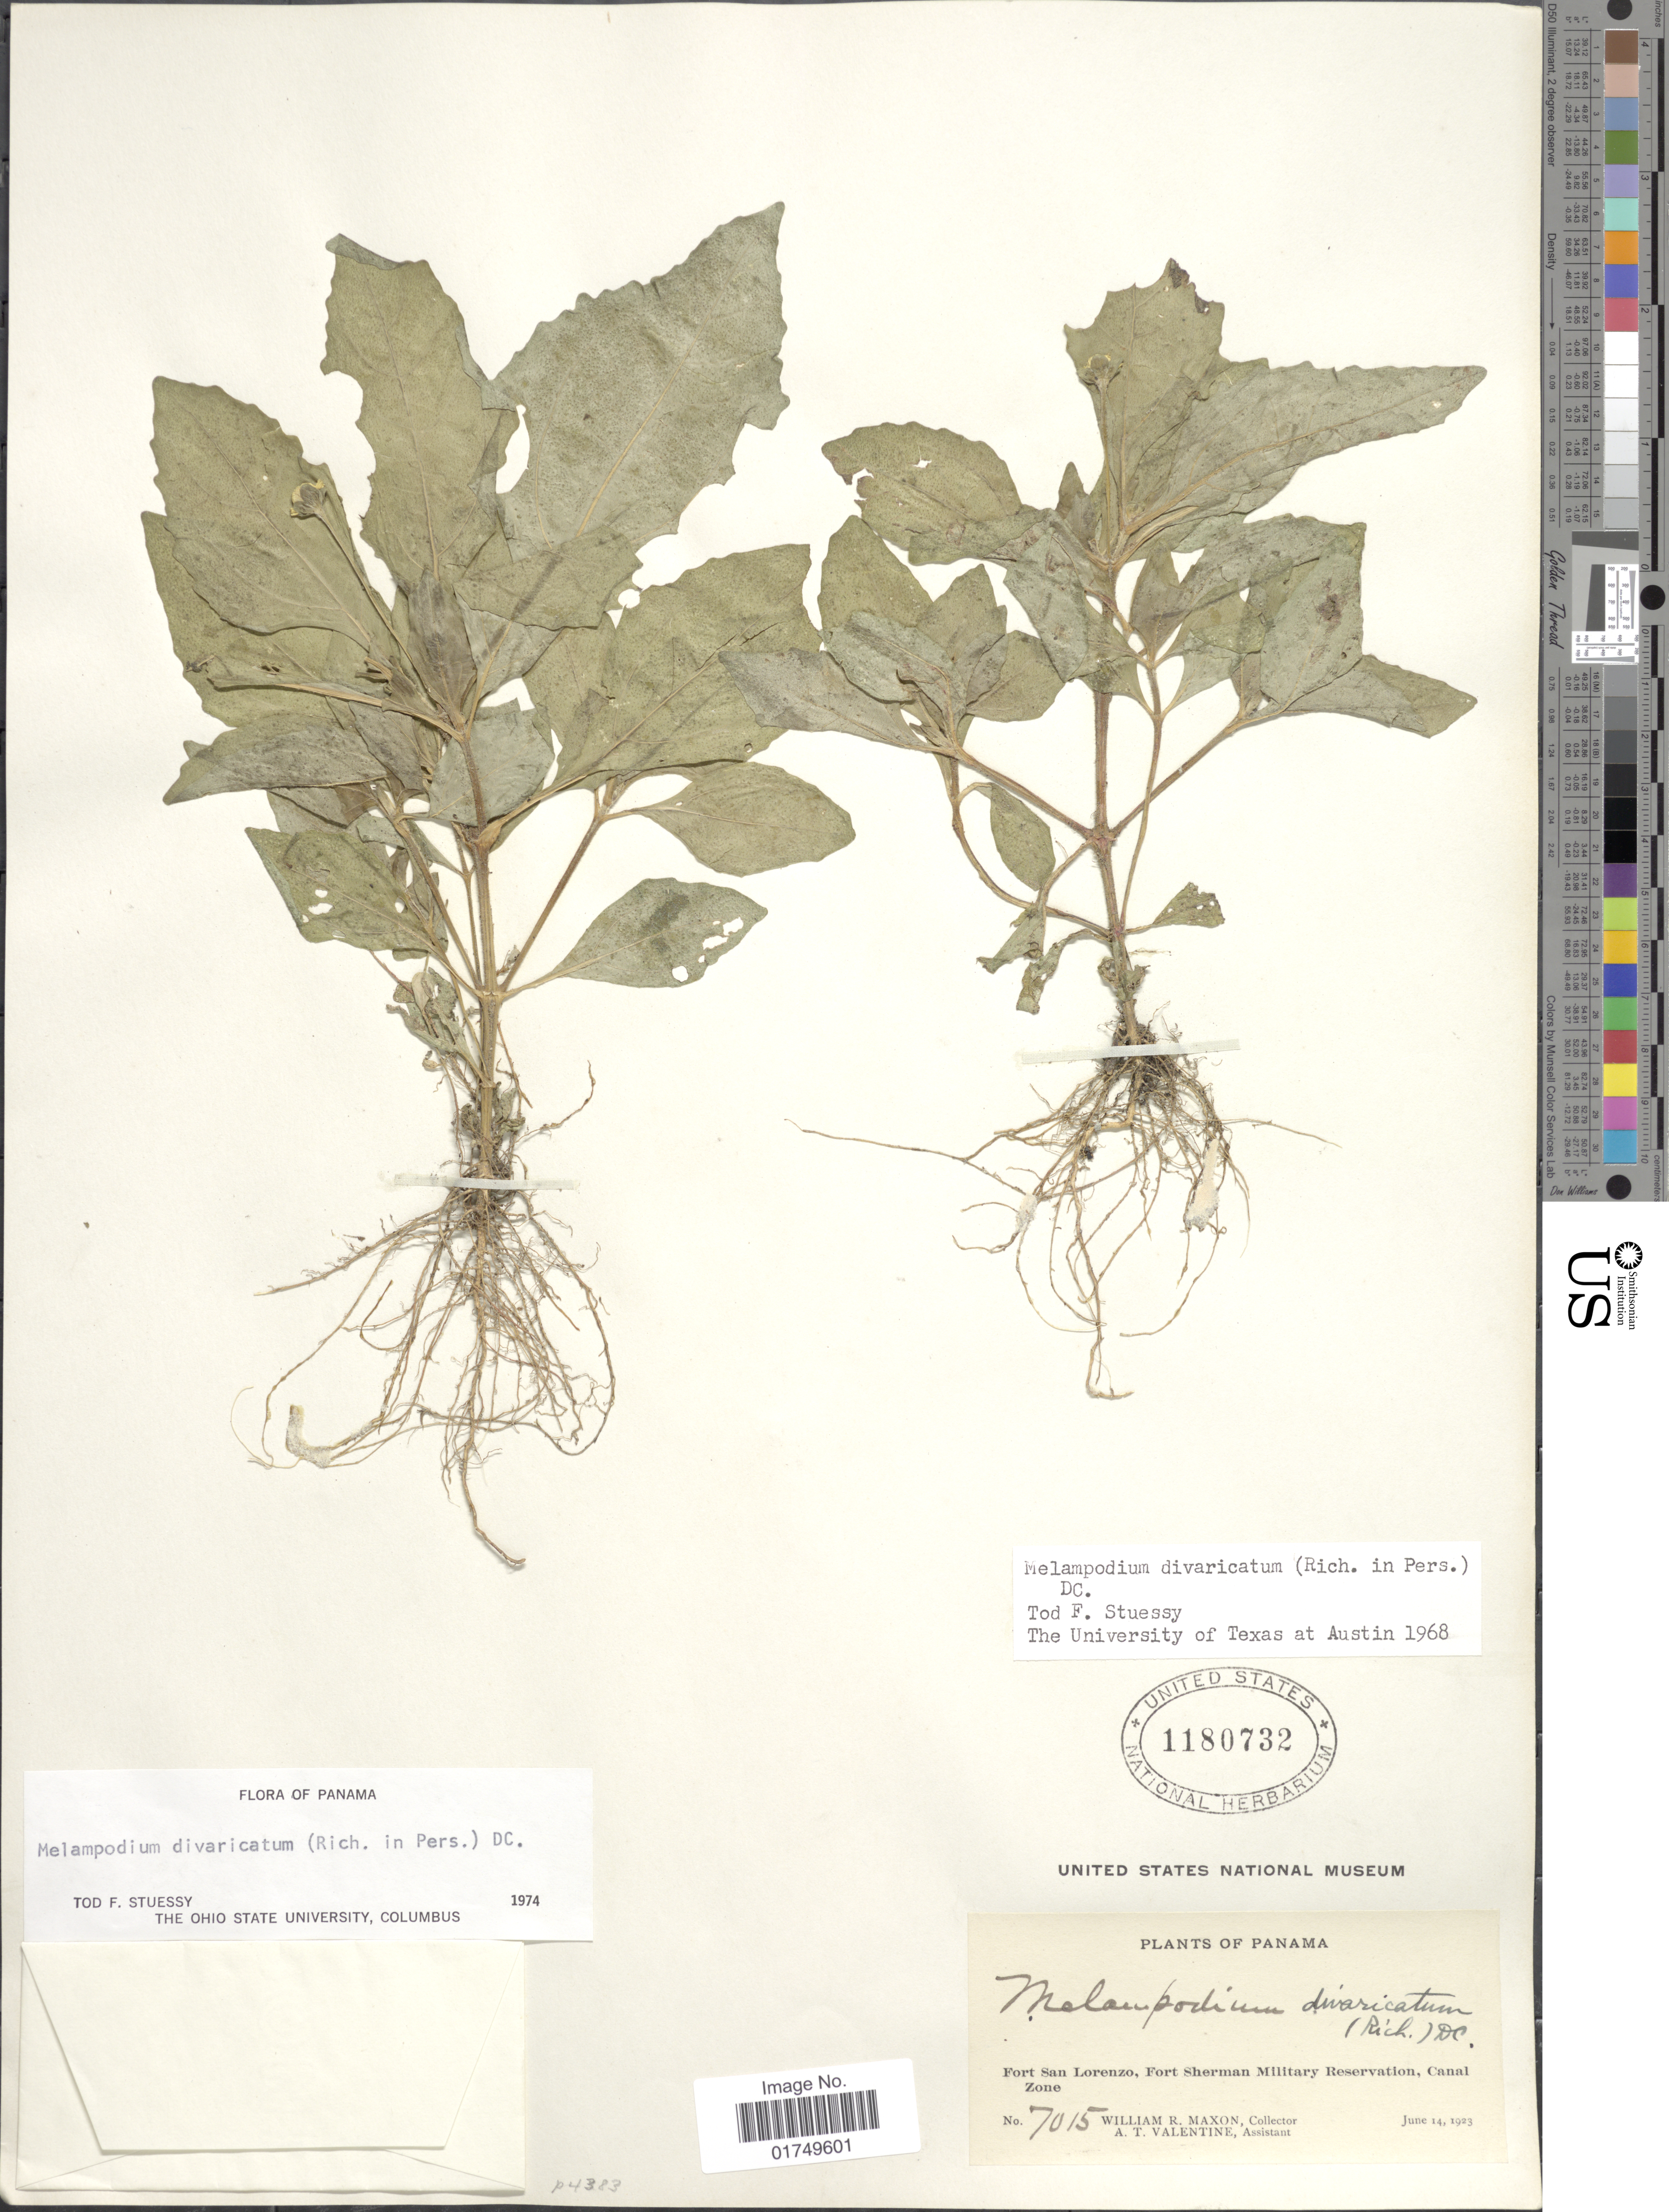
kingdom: Plantae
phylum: Tracheophyta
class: Magnoliopsida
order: Asterales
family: Asteraceae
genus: Melampodium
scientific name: Melampodium divaricatum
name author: (Rich.) DC.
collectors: W. R. Maxon & A. Valentine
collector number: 7015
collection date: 1923-06-14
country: Panama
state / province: Colón / Panamá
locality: Fort San Lorenzo, Fort Sherman Military Reservation, Canal Zone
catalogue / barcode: US 1180732